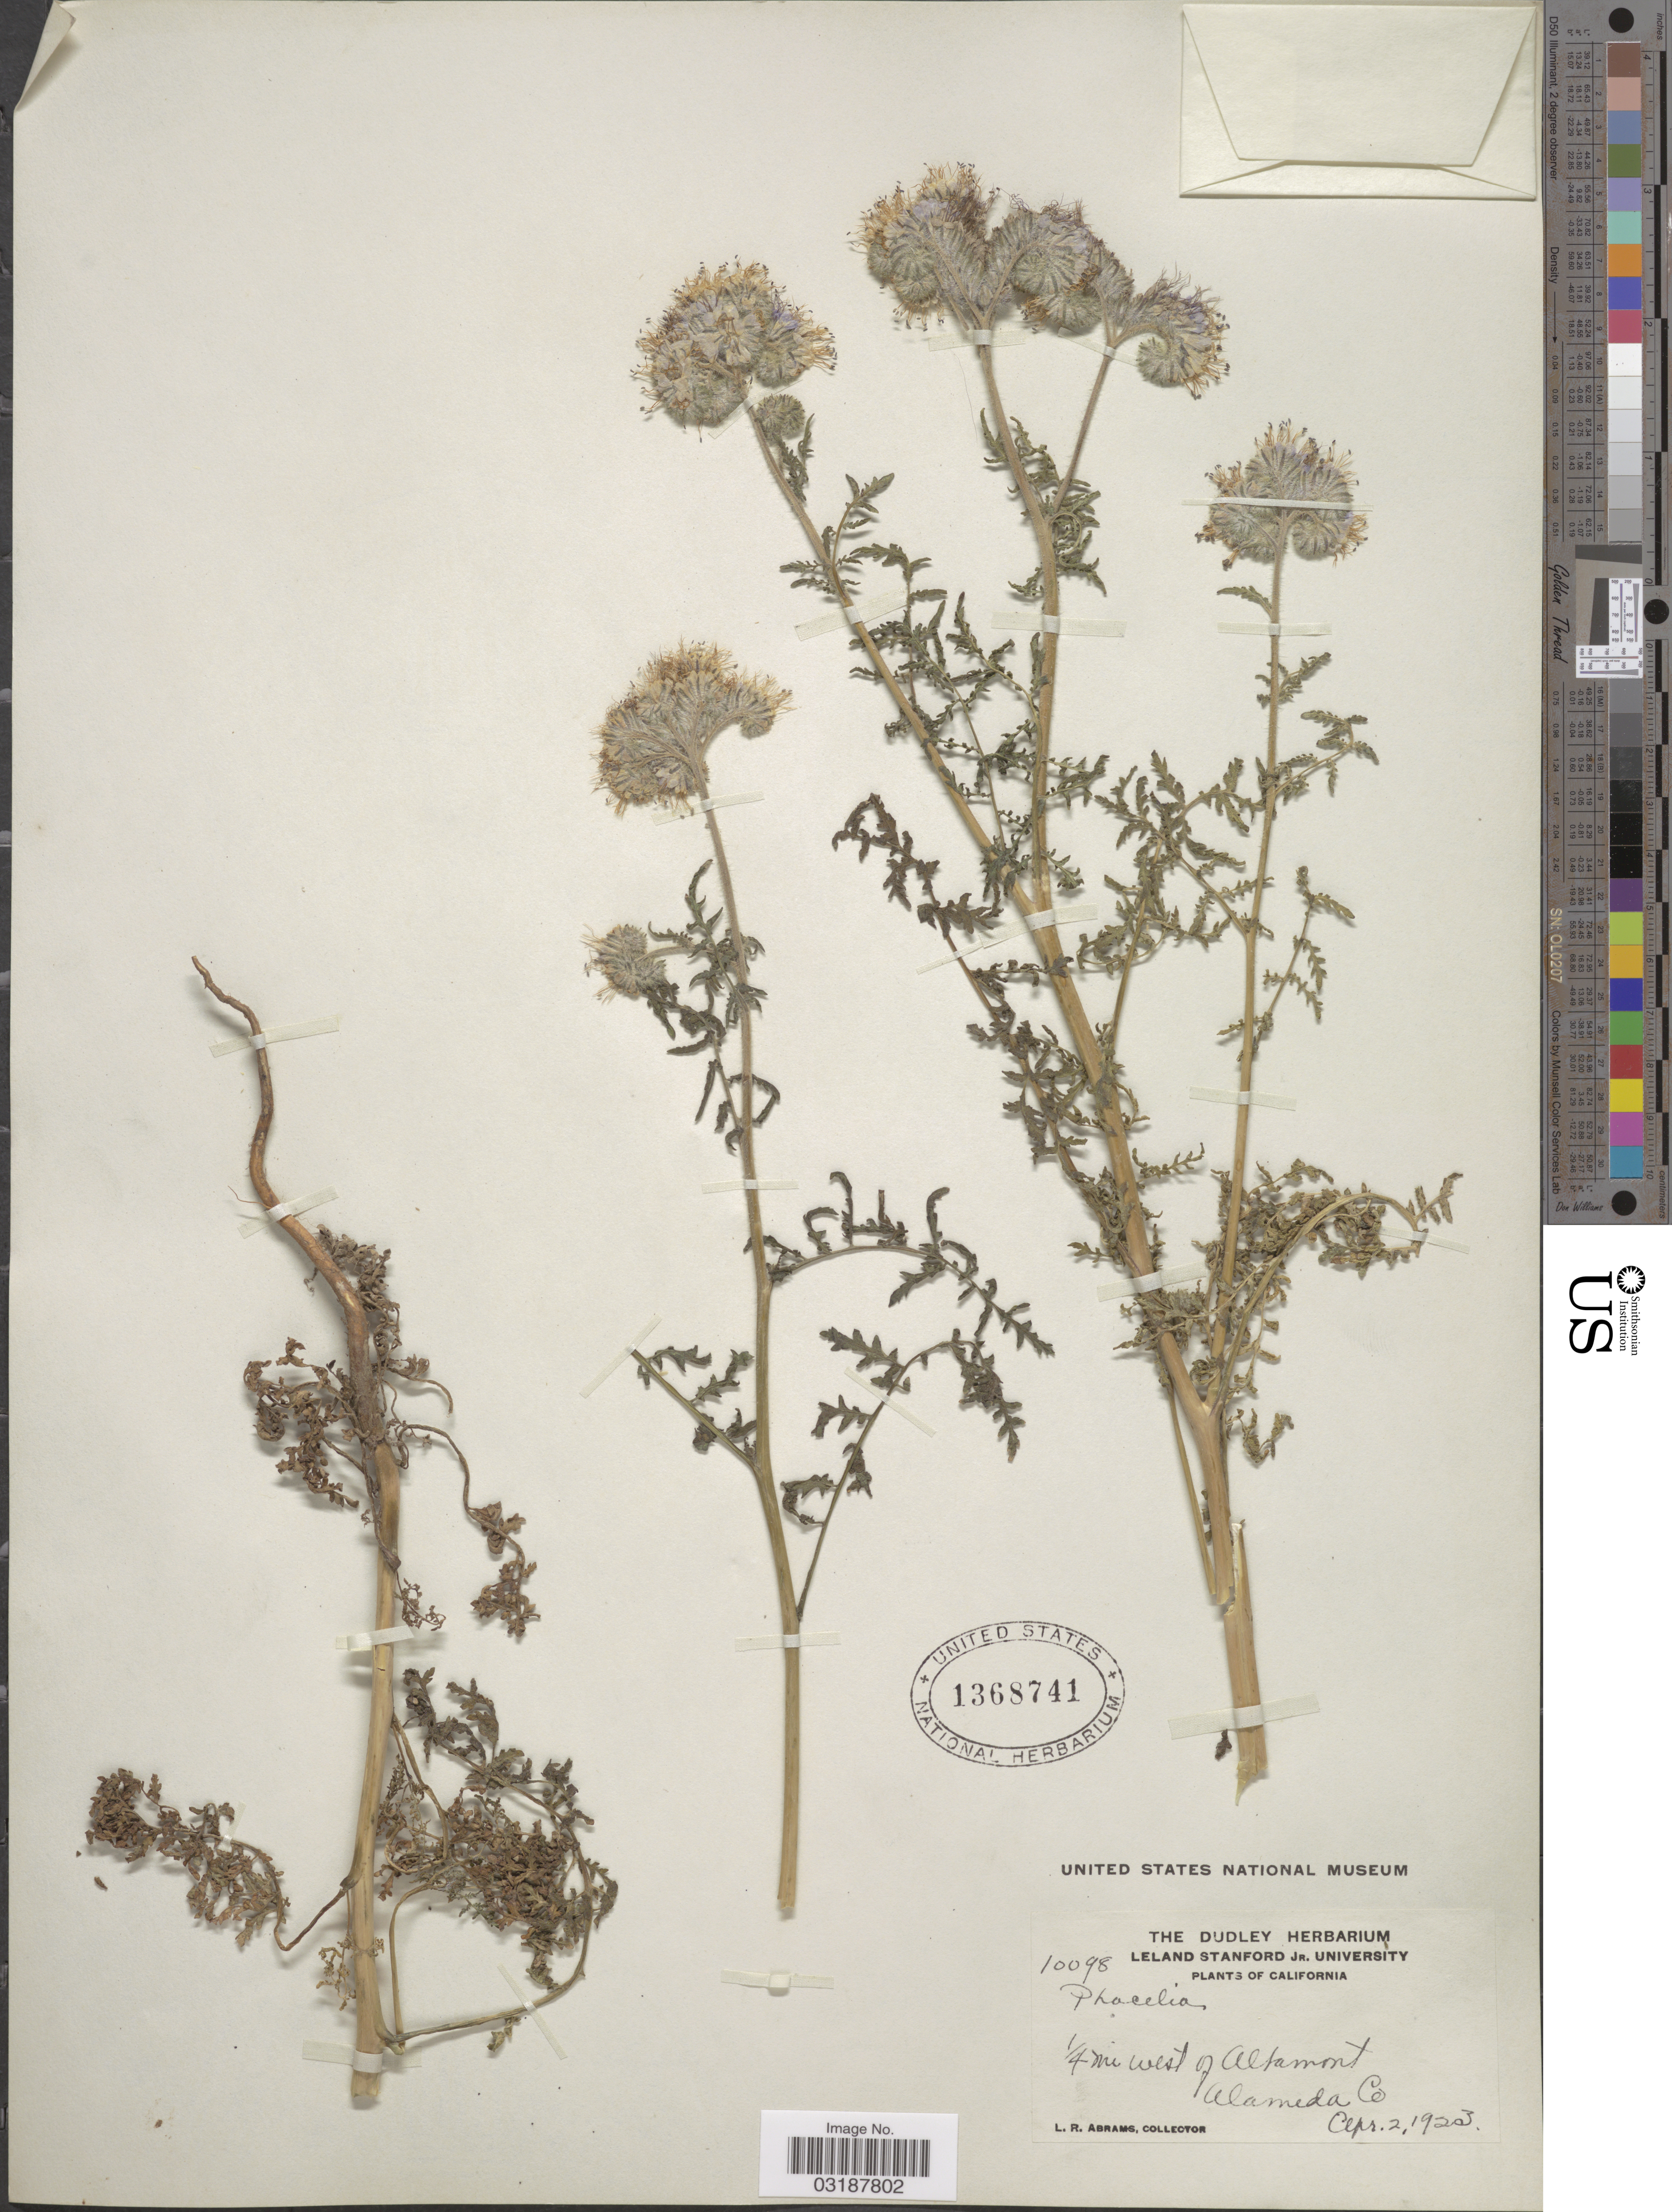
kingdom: Plantae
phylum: Tracheophyta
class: Magnoliopsida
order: Boraginales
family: Hydrophyllaceae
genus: Phacelia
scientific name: Phacelia tanacetifolia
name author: Benth.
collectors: L. Abrams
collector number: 10098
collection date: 1923-04-02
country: United States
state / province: California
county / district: Alameda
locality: ¼ west of Altamont, Alameda Co.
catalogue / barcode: US 1368741